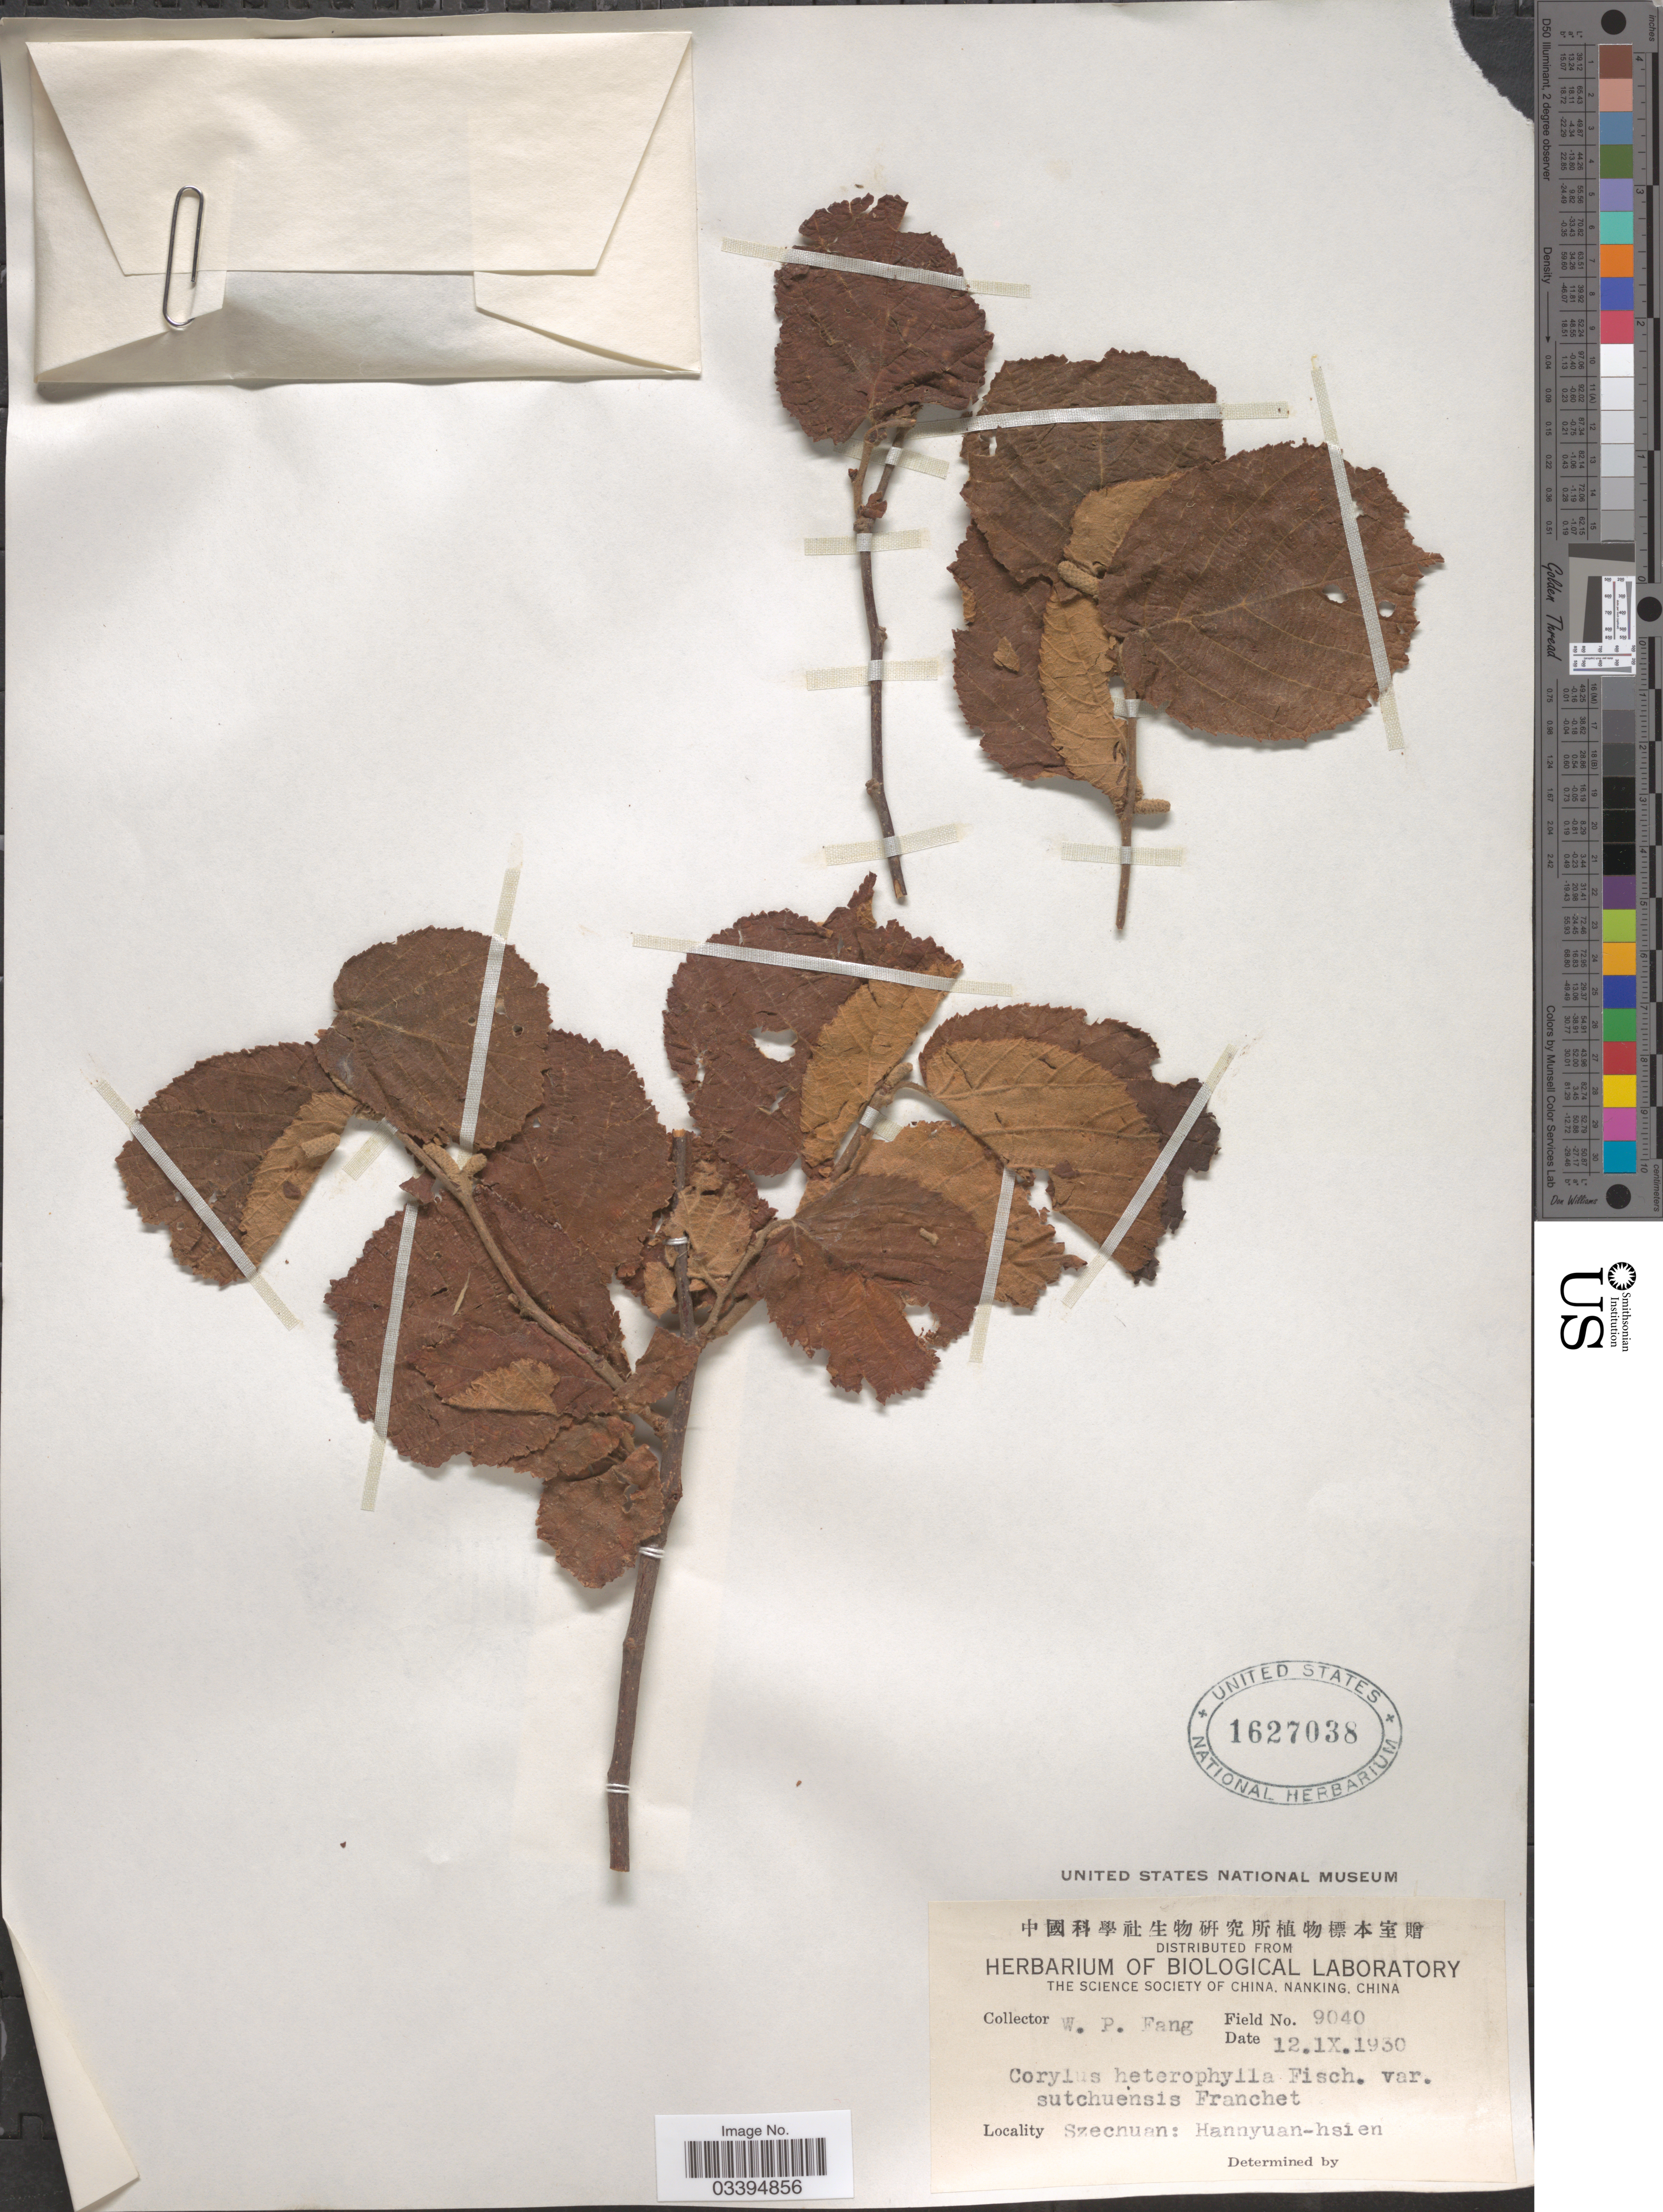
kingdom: Plantae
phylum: Tracheophyta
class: Magnoliopsida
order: Fagales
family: Betulaceae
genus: Corylus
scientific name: Corylus heterophylla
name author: Fisch. ex Trautv.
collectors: W. P. Fang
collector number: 9040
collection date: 1930-09-12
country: China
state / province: Sichuan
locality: Szechuan: Hannyuan-hsien.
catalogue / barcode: US 1627038